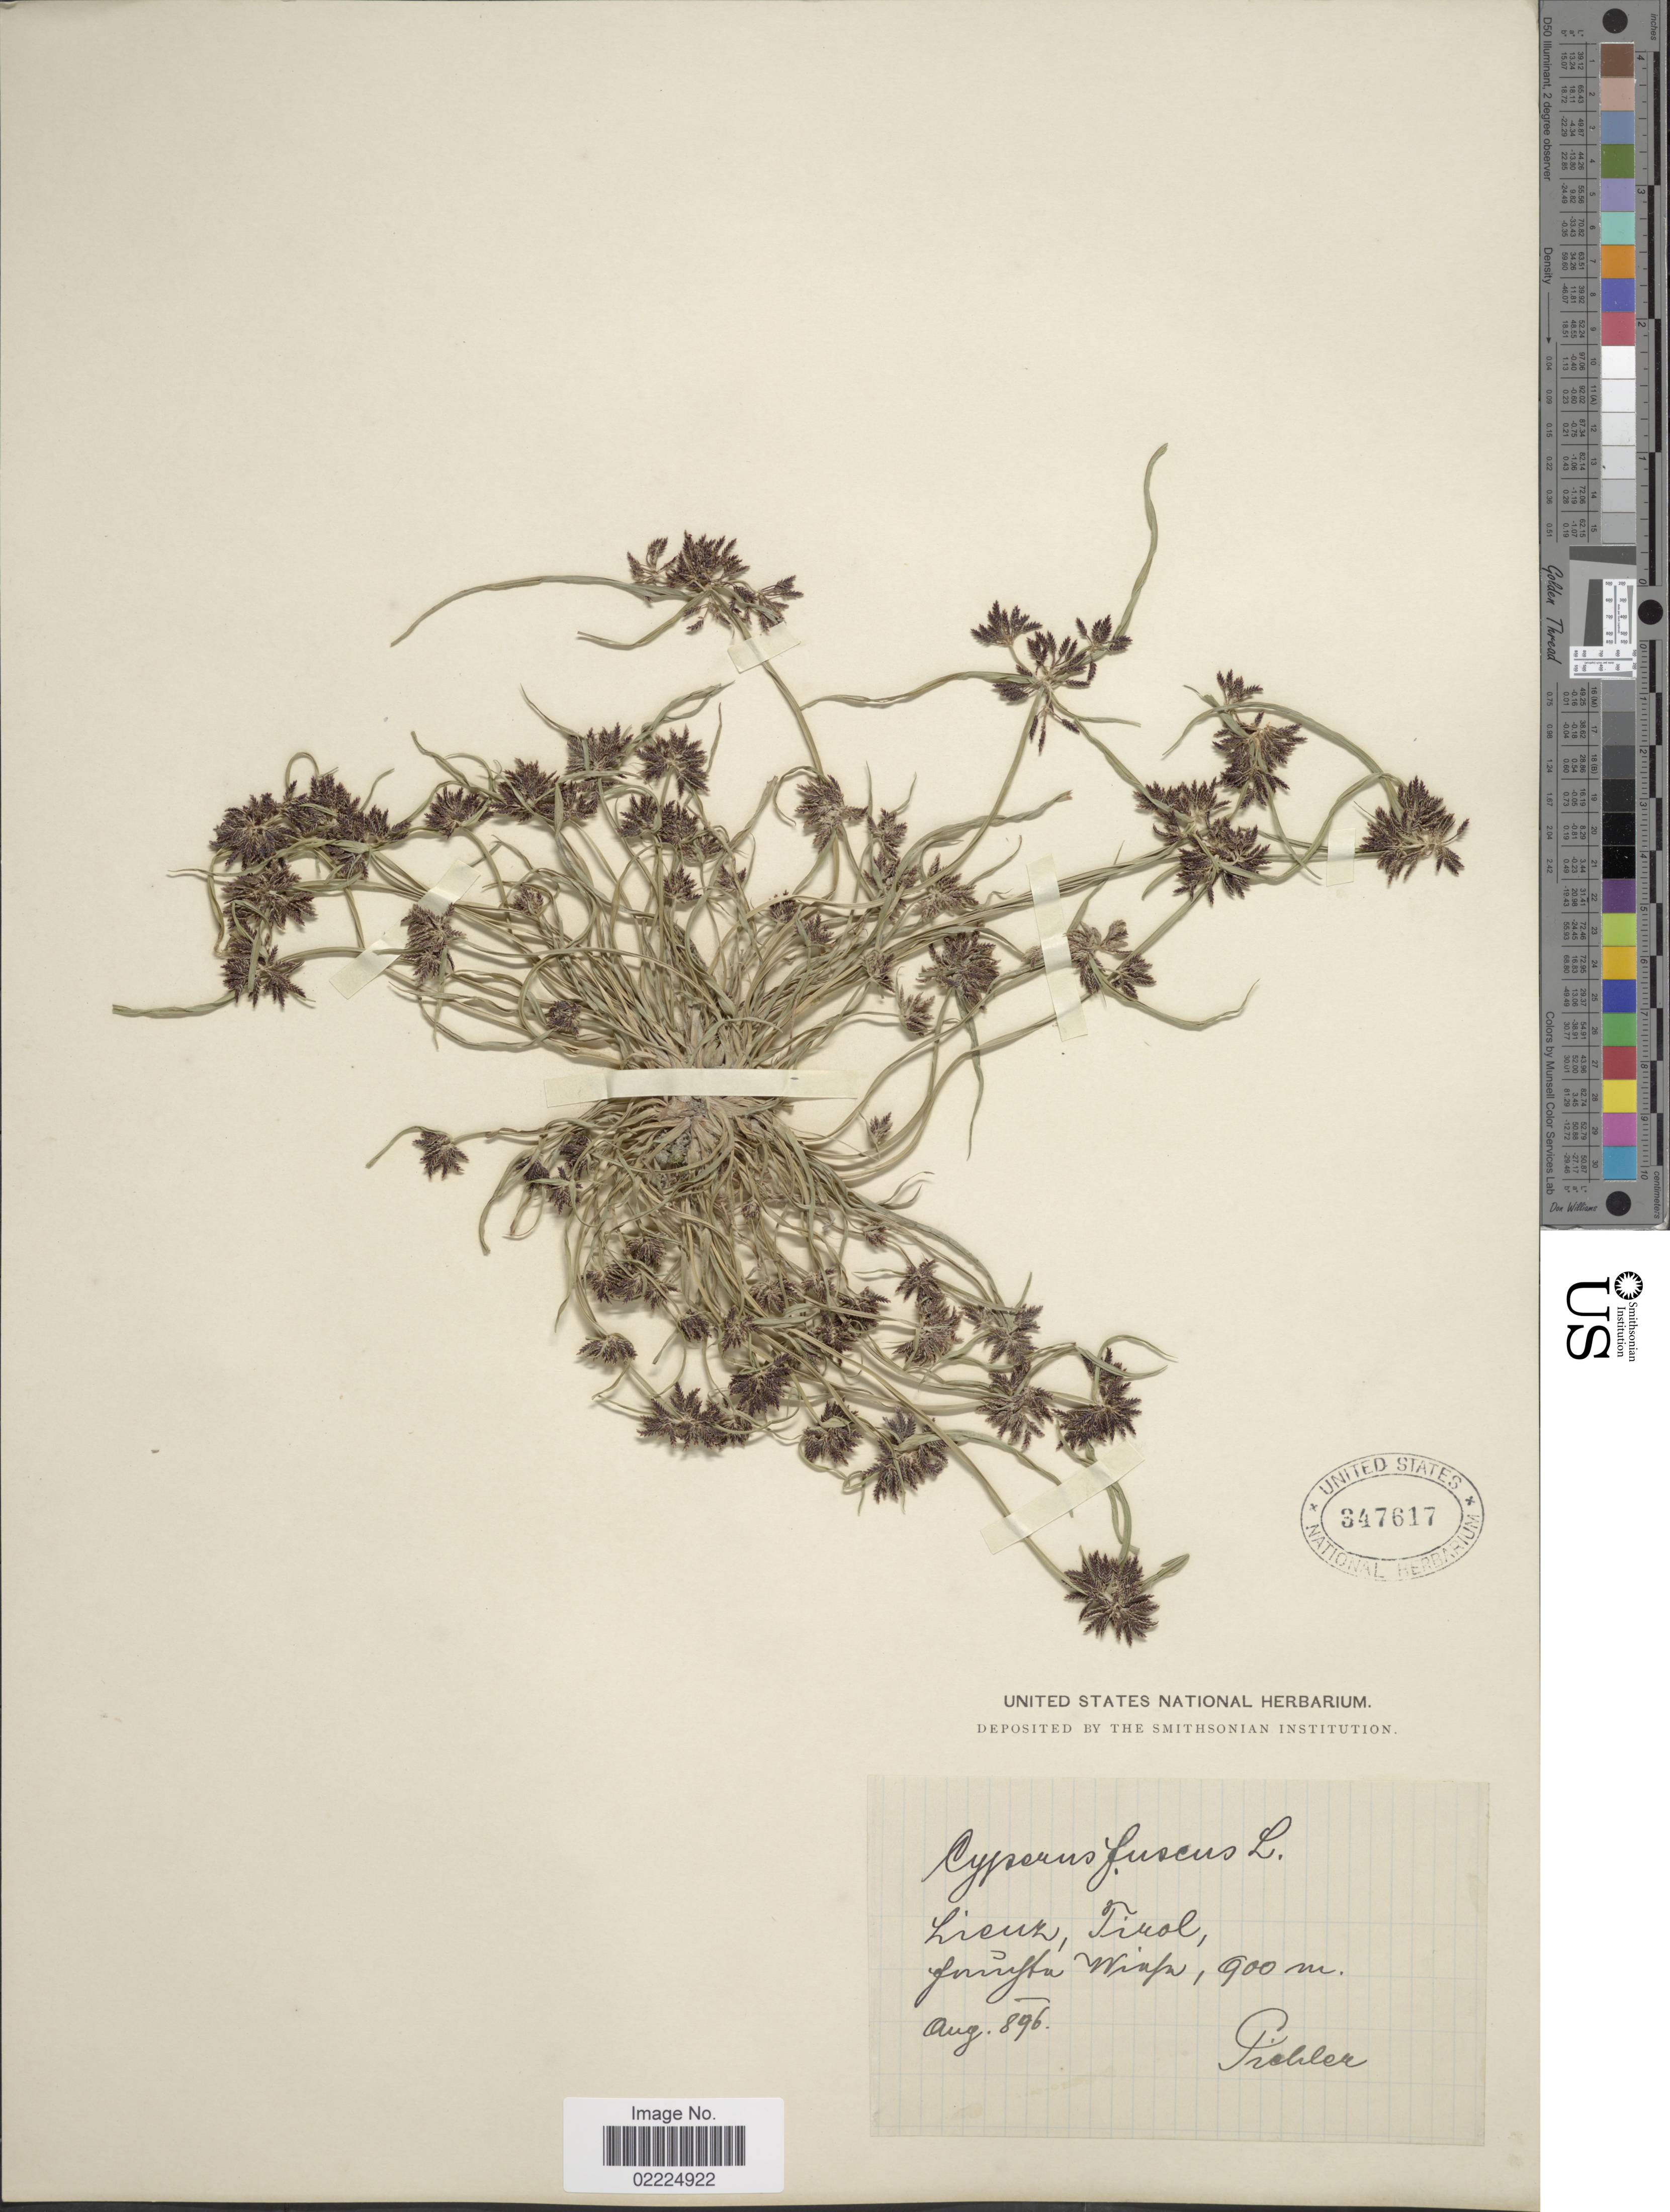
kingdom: Plantae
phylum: Tracheophyta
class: Liliopsida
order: Poales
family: Cyperaceae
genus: Cyperus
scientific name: Cyperus fuscus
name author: L.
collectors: Pichler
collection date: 1896-08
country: Austria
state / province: Tirol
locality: Lienz, Tirol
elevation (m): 900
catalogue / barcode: US 347617